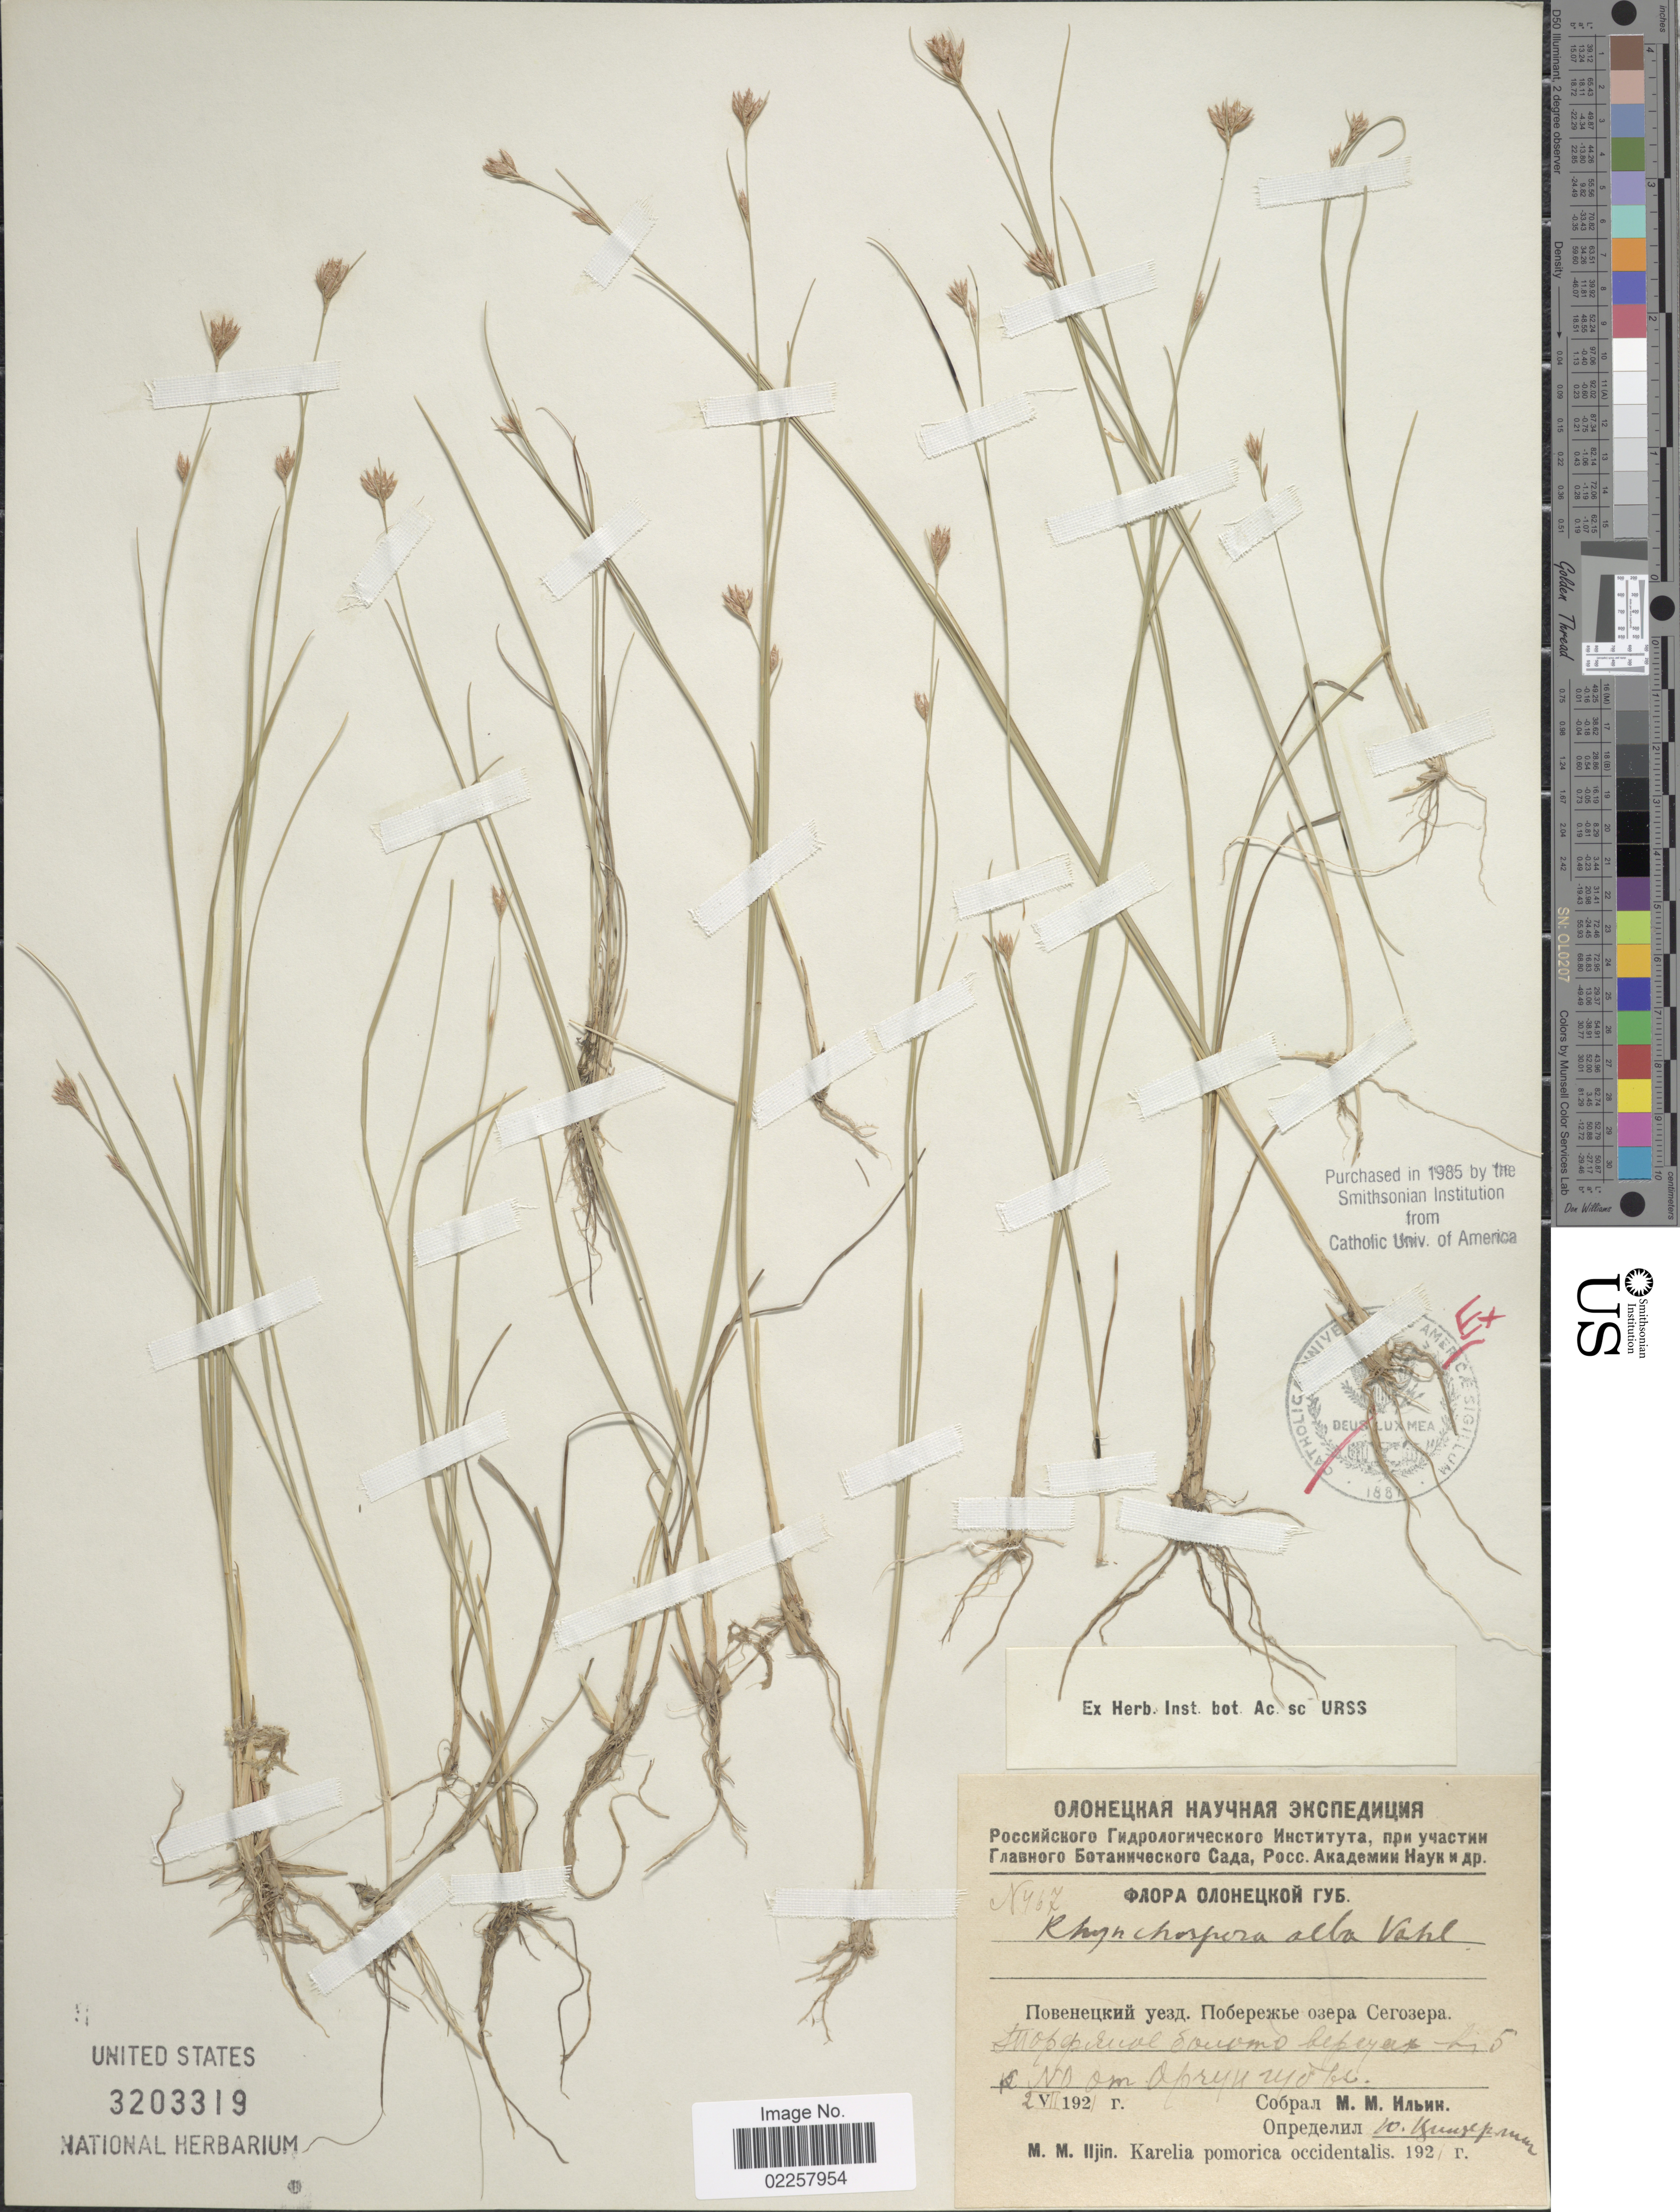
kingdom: Plantae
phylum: Tracheophyta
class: Liliopsida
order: Poales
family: Cyperaceae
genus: Rhynchospora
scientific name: Rhynchospora alba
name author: (L.) Vahl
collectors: M. Iljin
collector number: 467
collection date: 1921-05-02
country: Russian Federation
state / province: Karelia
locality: Povenetsky region, Shore of the Segozer Lake.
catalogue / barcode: US 3203319